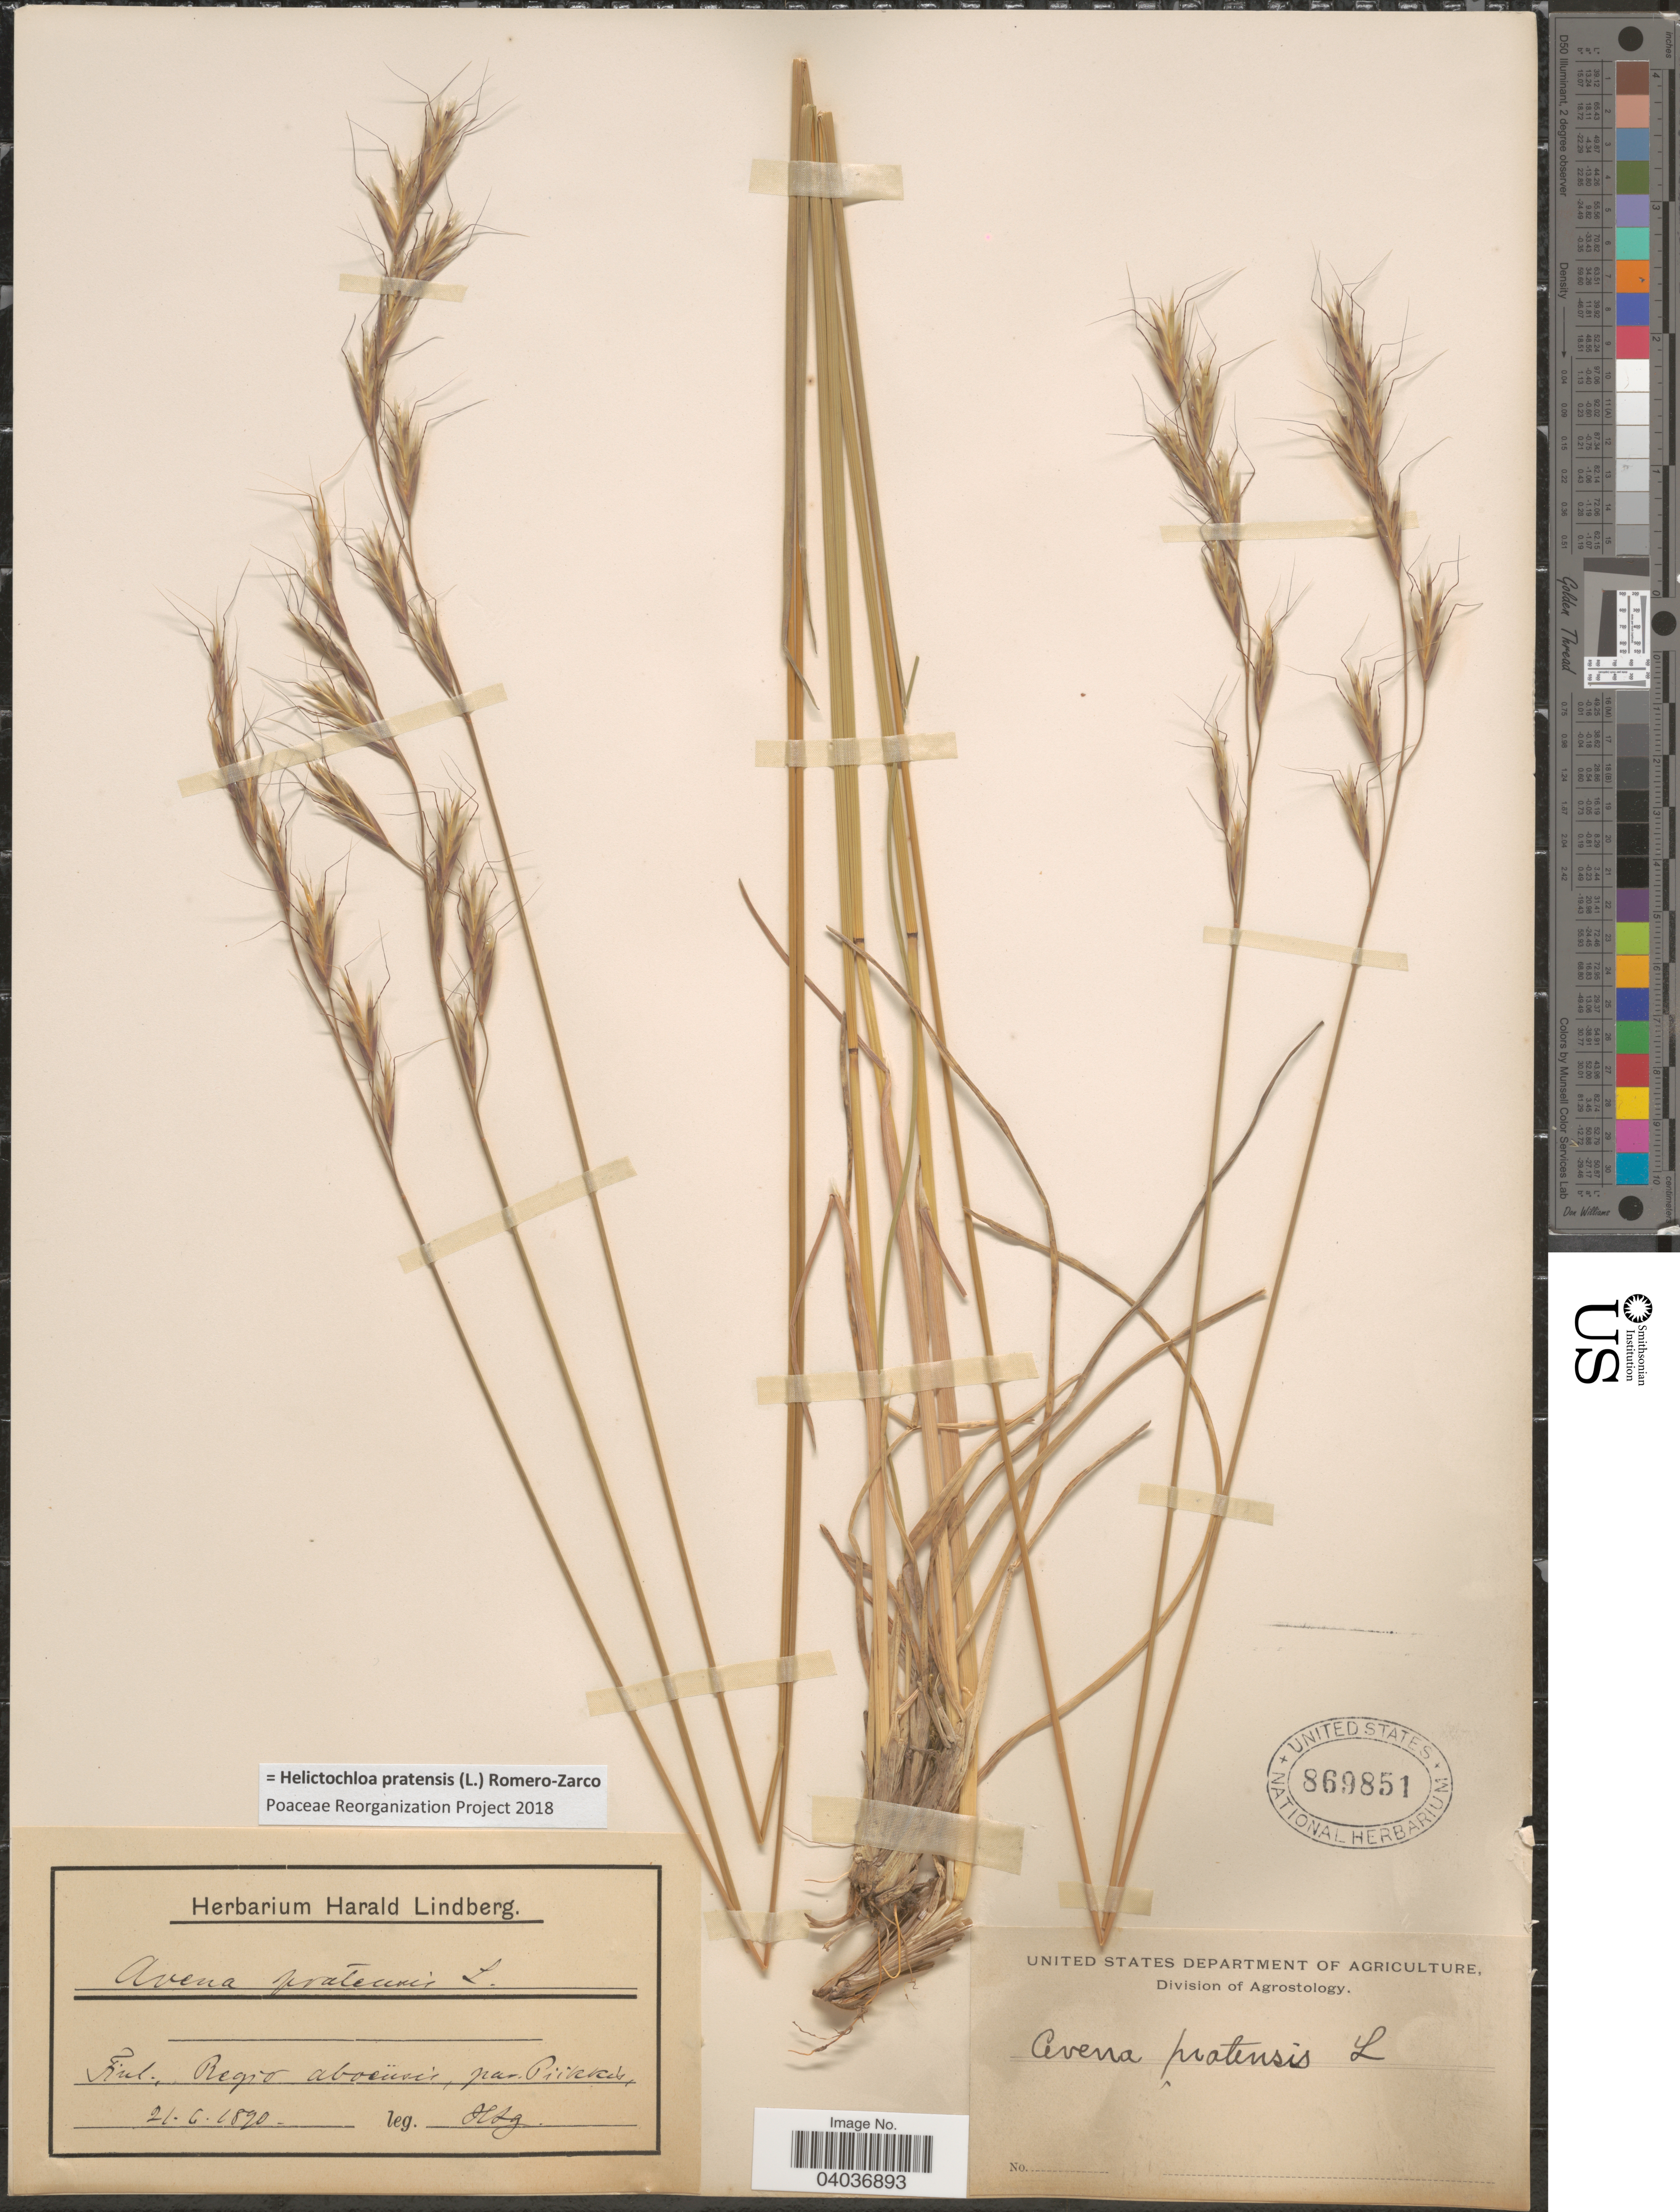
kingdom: Plantae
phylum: Tracheophyta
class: Liliopsida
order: Poales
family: Poaceae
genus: Helictochloa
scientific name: Helictochloa pratensis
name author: (L.) Romero-Zarco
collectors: H. Lindberg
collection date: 1820-06-21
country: Finland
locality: Finl., Regio aboënsis, par. Prikkes.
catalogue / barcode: US 869851